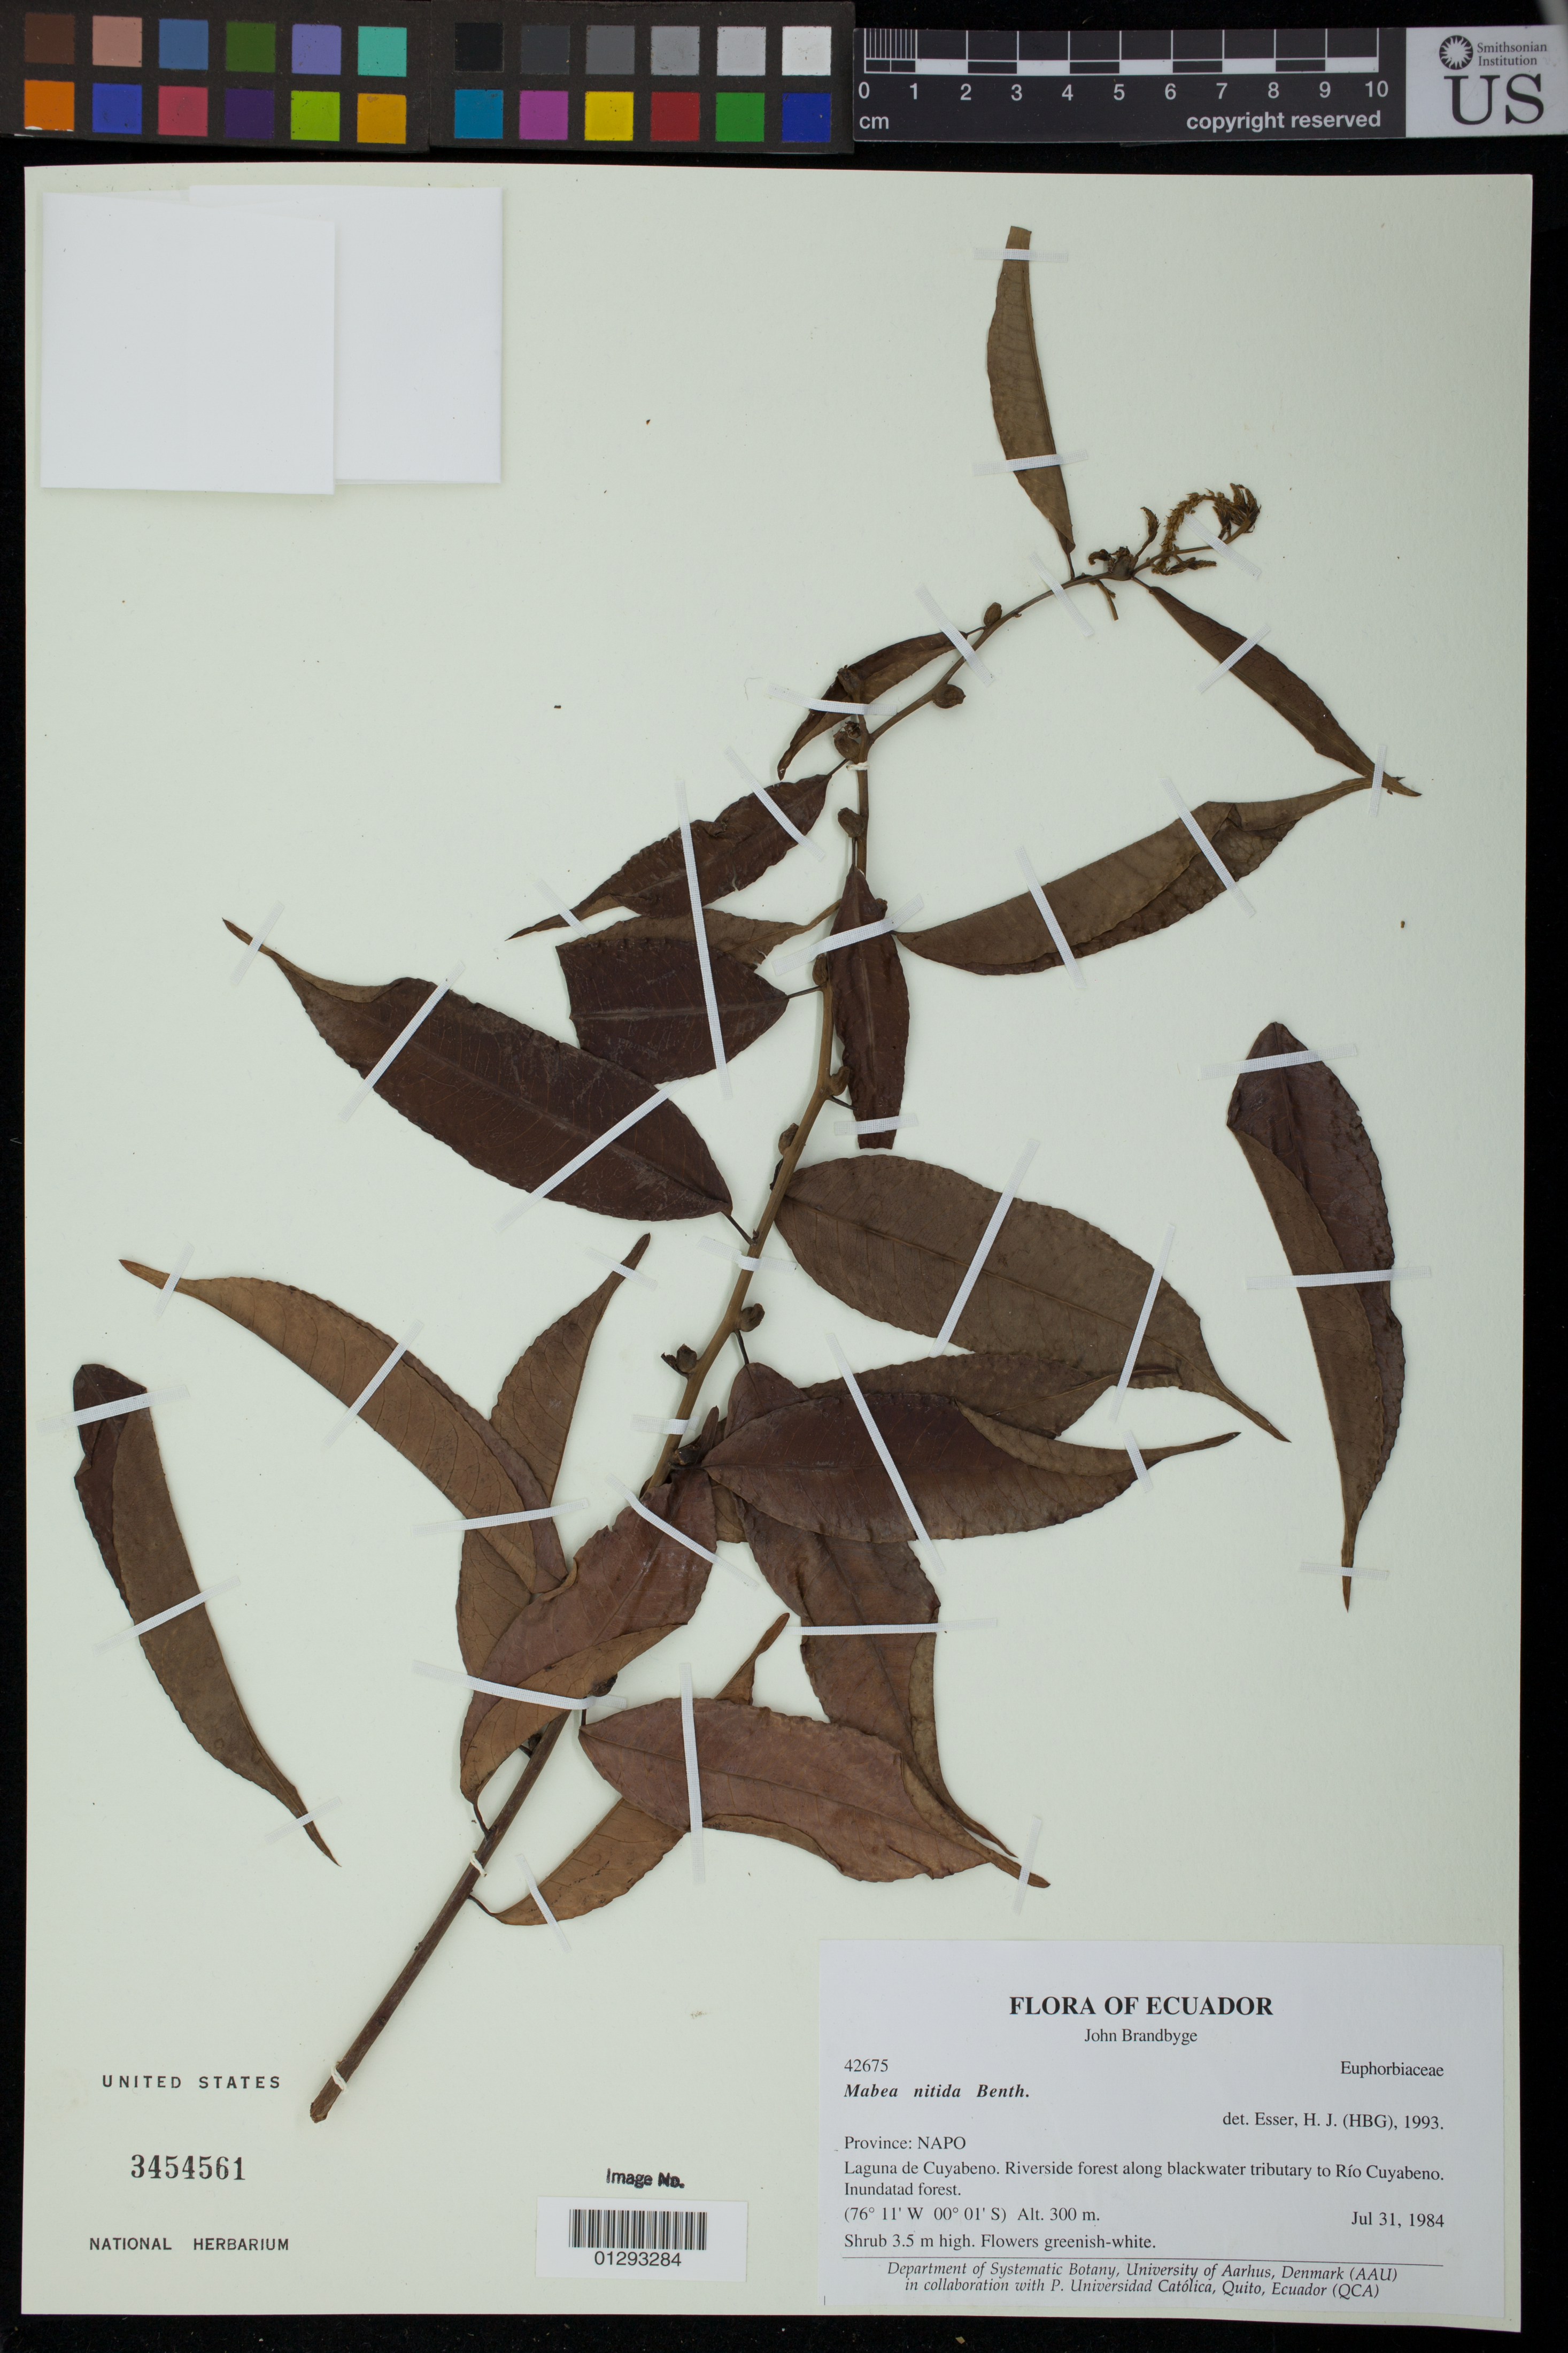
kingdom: Plantae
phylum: Tracheophyta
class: Magnoliopsida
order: Malpighiales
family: Euphorbiaceae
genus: Mabea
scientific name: Mabea nitida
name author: Spruce ex Benth.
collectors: J. Brandbyge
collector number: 42675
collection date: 1984-07-31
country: Ecuador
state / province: Napo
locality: Laguna de Cuyabeno. Riverside forest along blackwater tributary to Rio Cuyabeno.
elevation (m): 300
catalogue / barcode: US 3454561